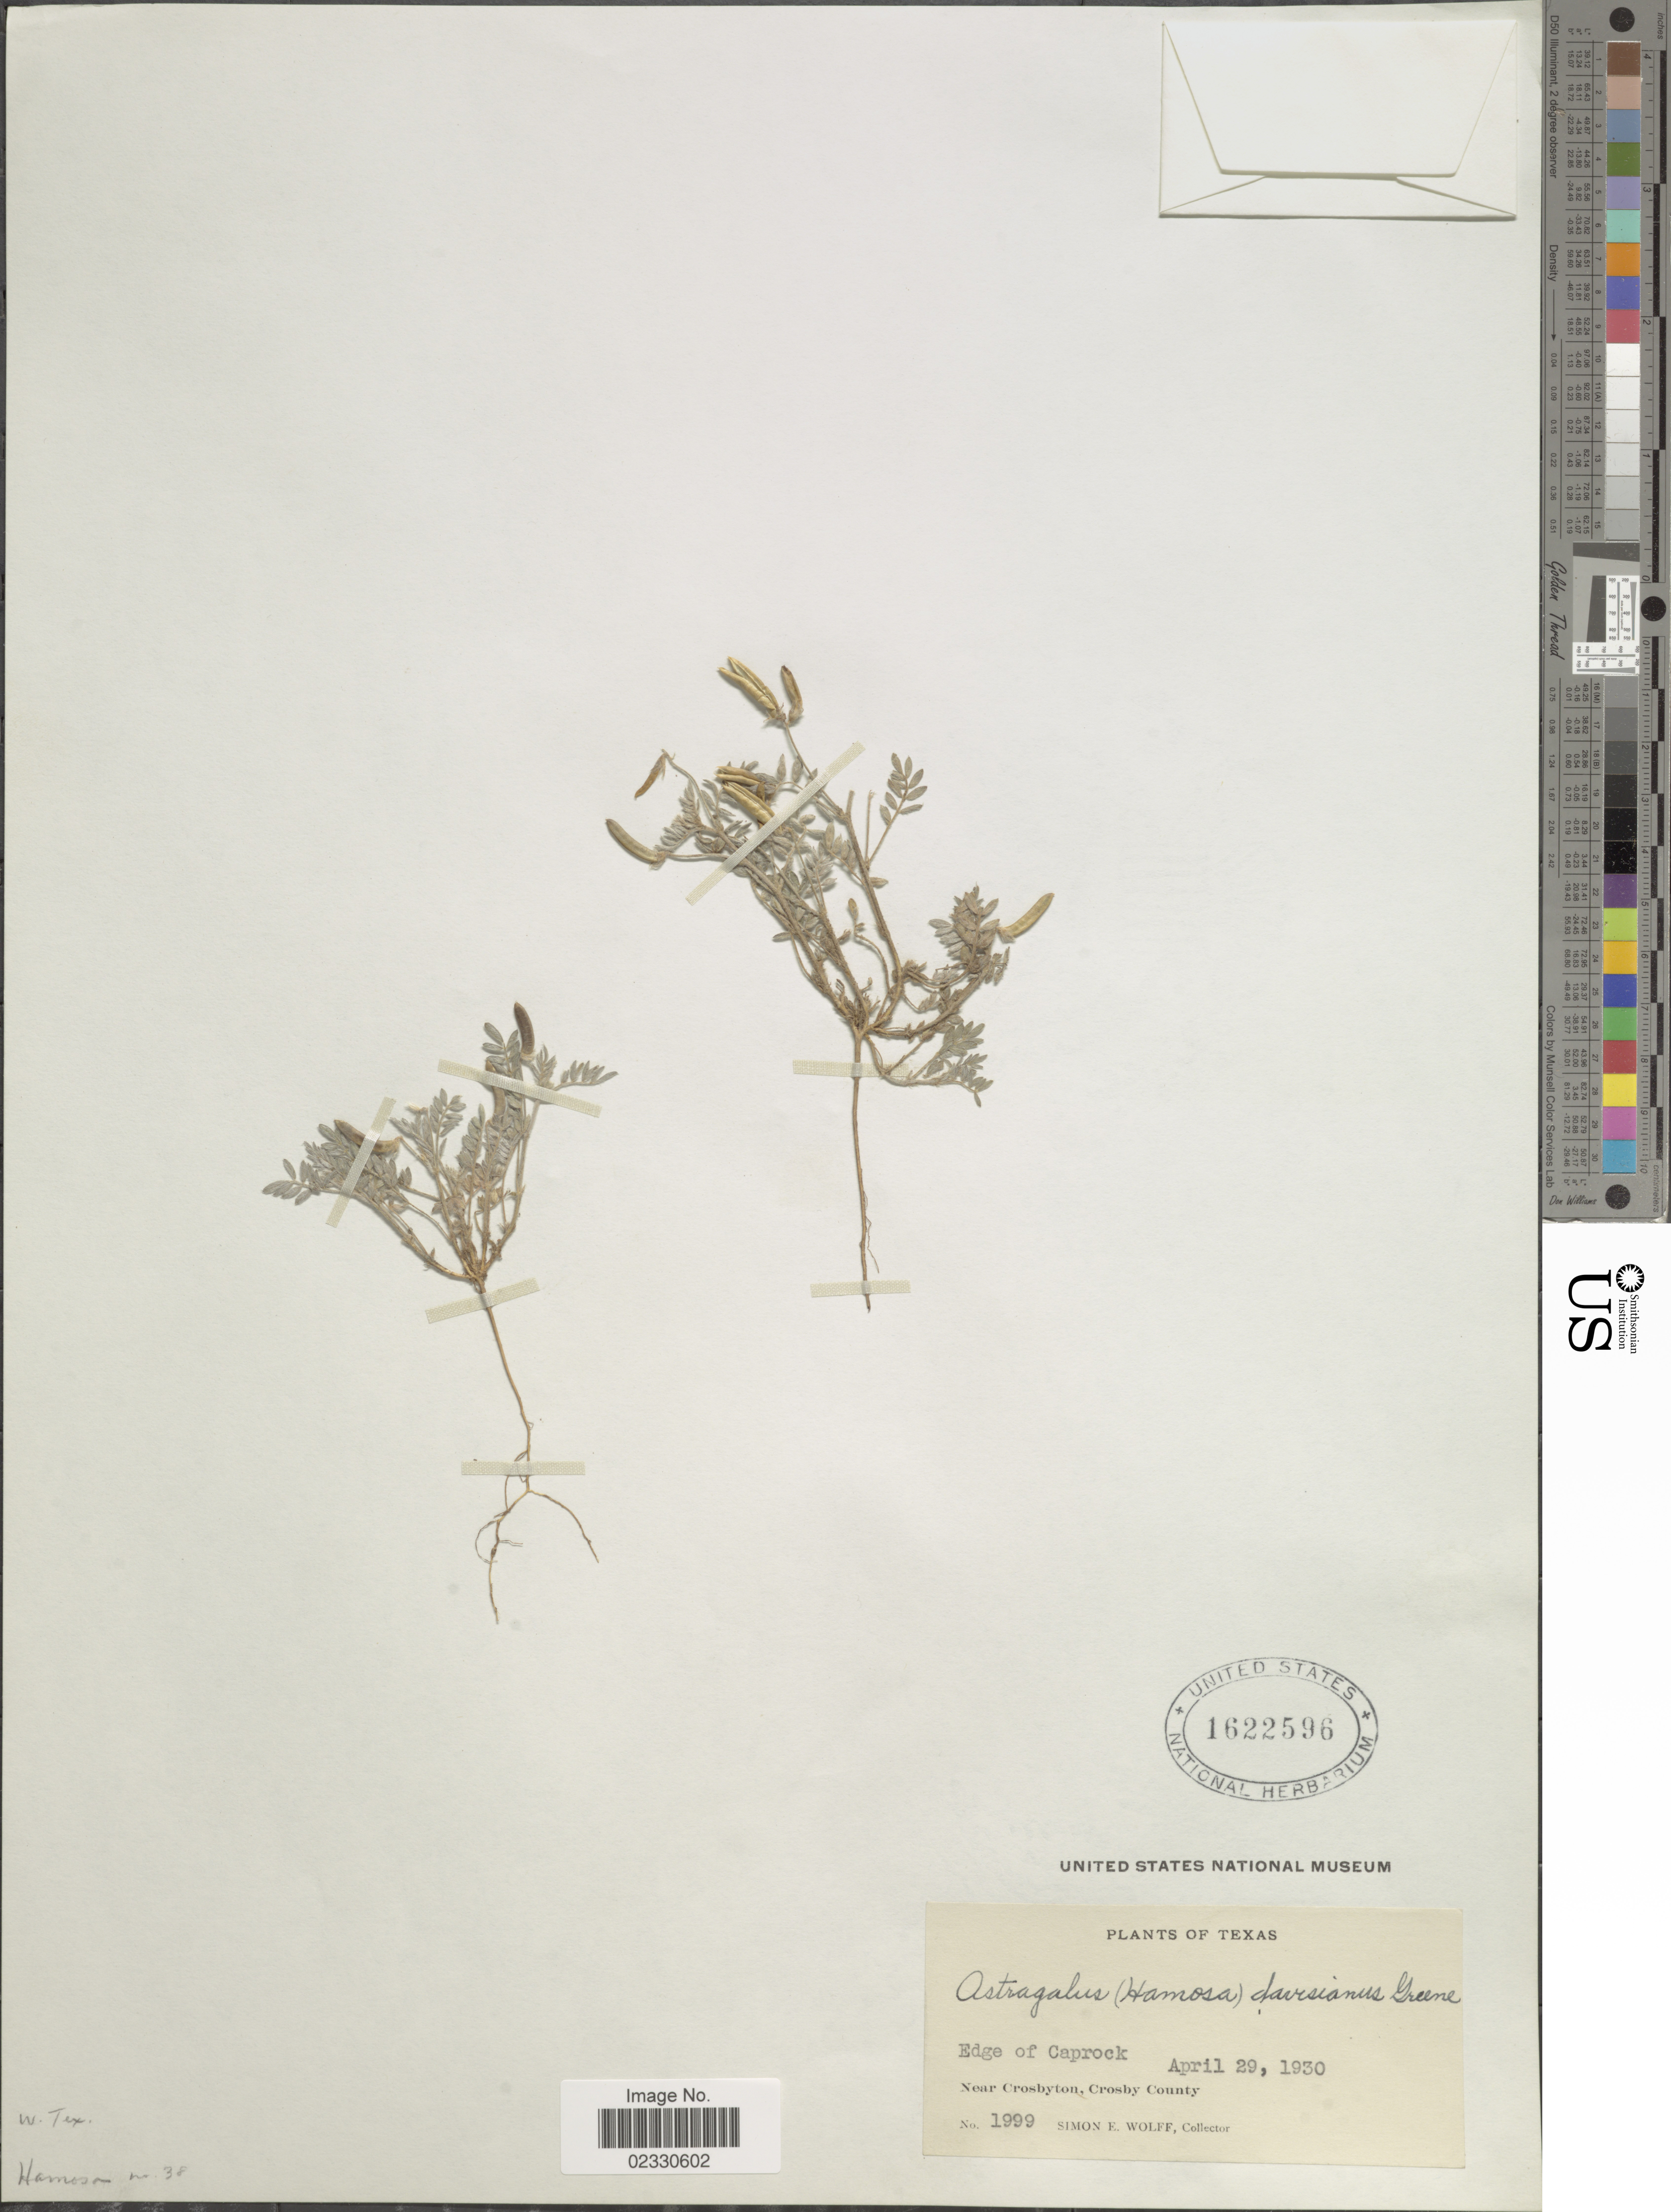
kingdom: Plantae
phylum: Tracheophyta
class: Magnoliopsida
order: Fabales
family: Fabaceae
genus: Astragalus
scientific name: Astragalus davisianus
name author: (Rydb.) Greene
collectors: S. E. Wolff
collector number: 1999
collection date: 1930-04-29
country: United States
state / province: Texas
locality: Edge of Caprock, near Crosbyton, Crosby County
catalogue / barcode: US 1622596